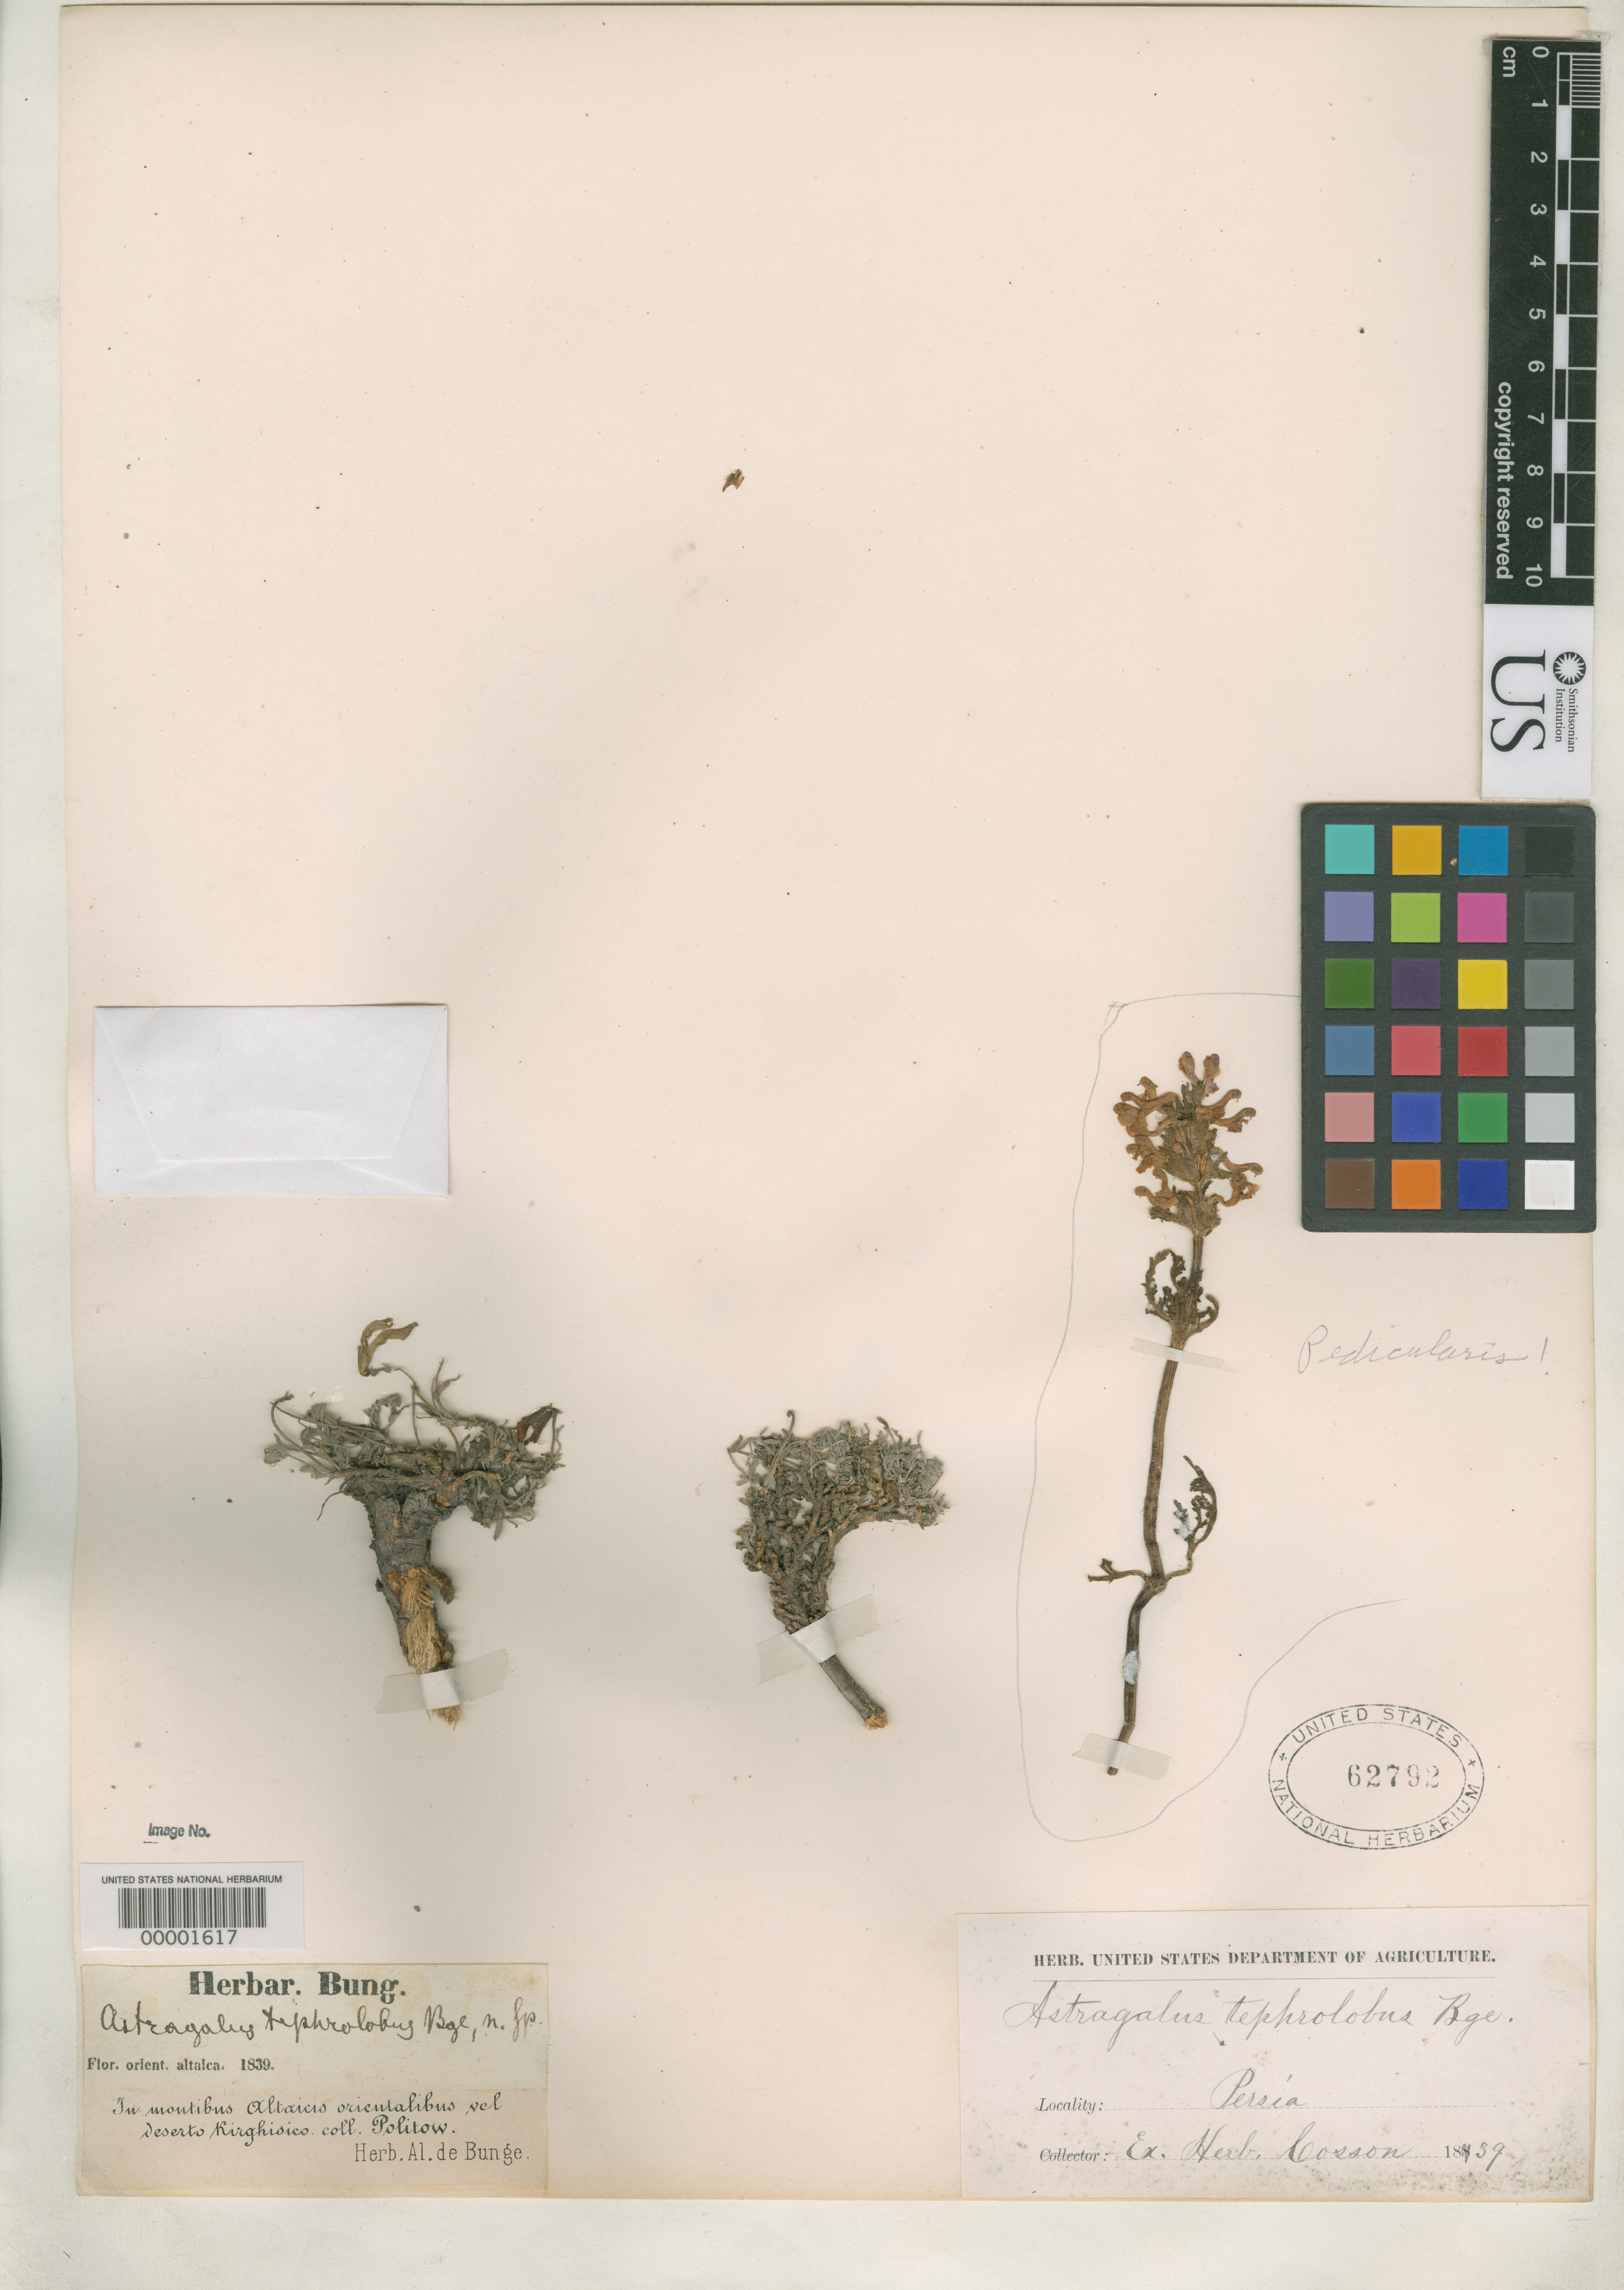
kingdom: Plantae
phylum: Tracheophyta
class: Magnoliopsida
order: Fabales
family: Fabaceae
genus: Astragalus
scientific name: Astragalus tephrolobus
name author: Bunge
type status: Type Fragment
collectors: -. Politow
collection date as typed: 1839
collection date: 1839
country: Iran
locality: (country as "Persia").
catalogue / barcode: US 62792